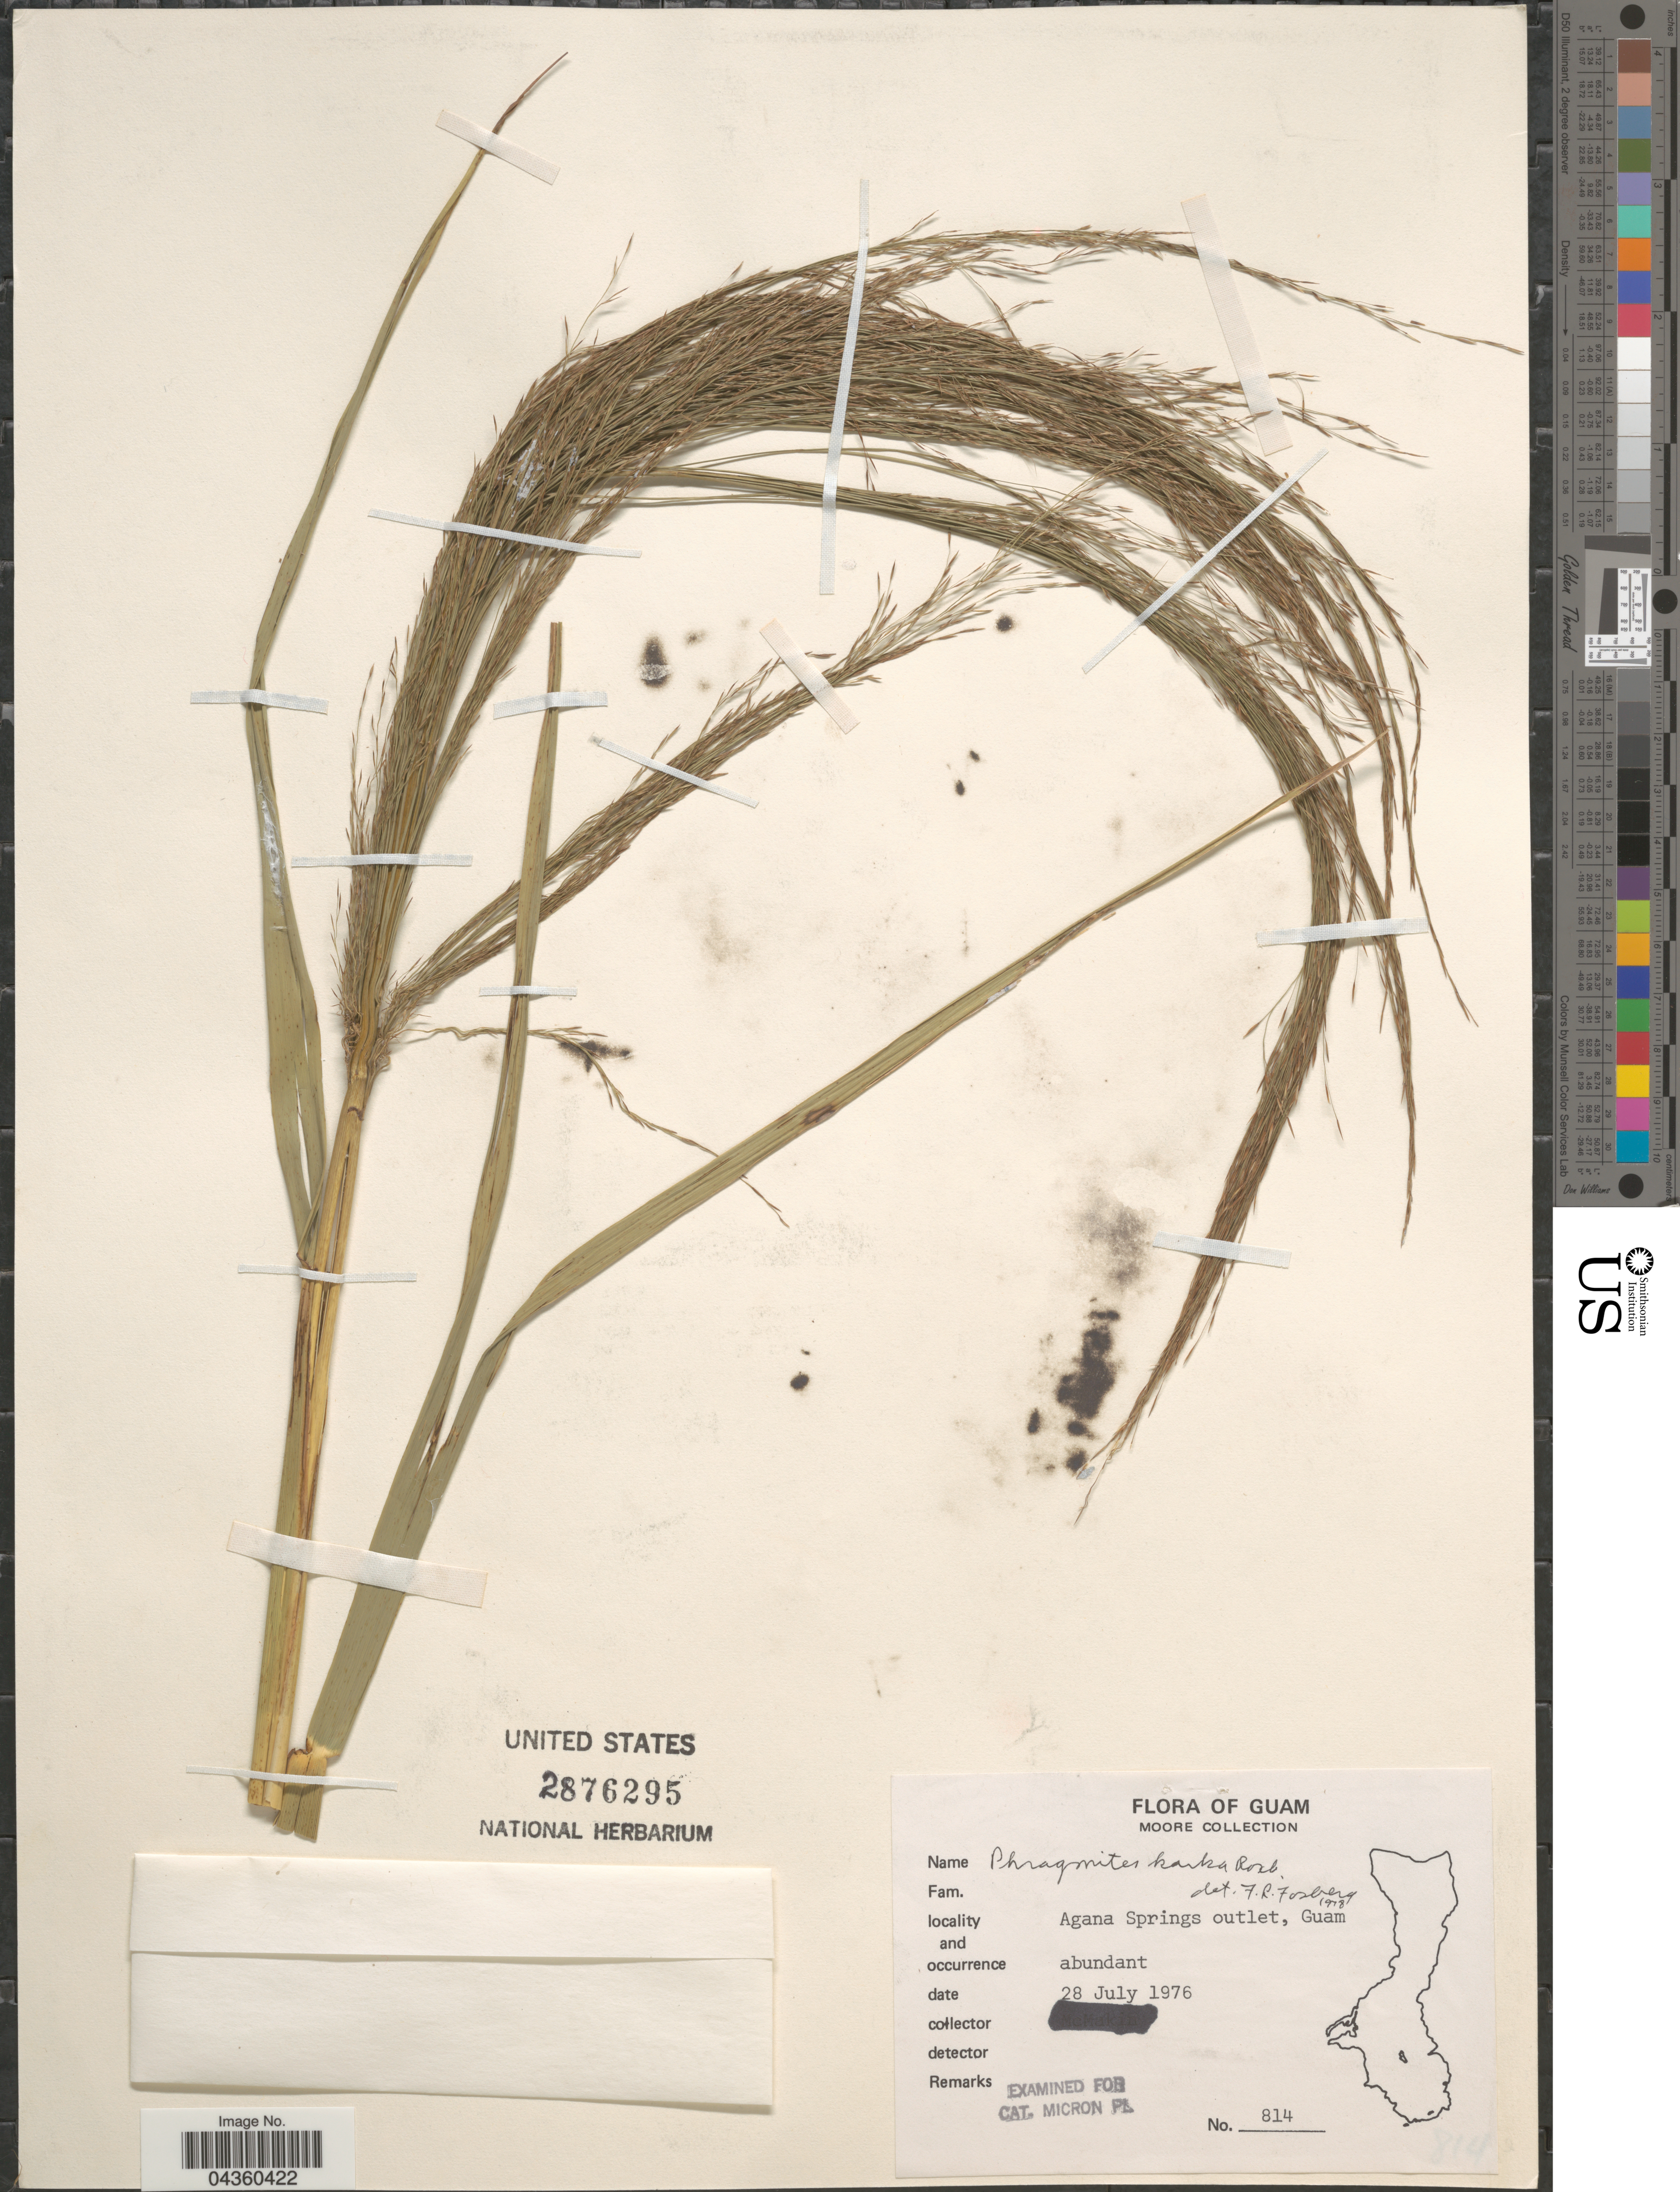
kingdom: Plantae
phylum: Tracheophyta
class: Liliopsida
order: Poales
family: Poaceae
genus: Phragmites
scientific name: Phragmites karka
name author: (Retz.) Trin. ex Steud.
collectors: -. Moore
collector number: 814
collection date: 1976-07-28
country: Guam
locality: Agana Springs outlet.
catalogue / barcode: US 2876295